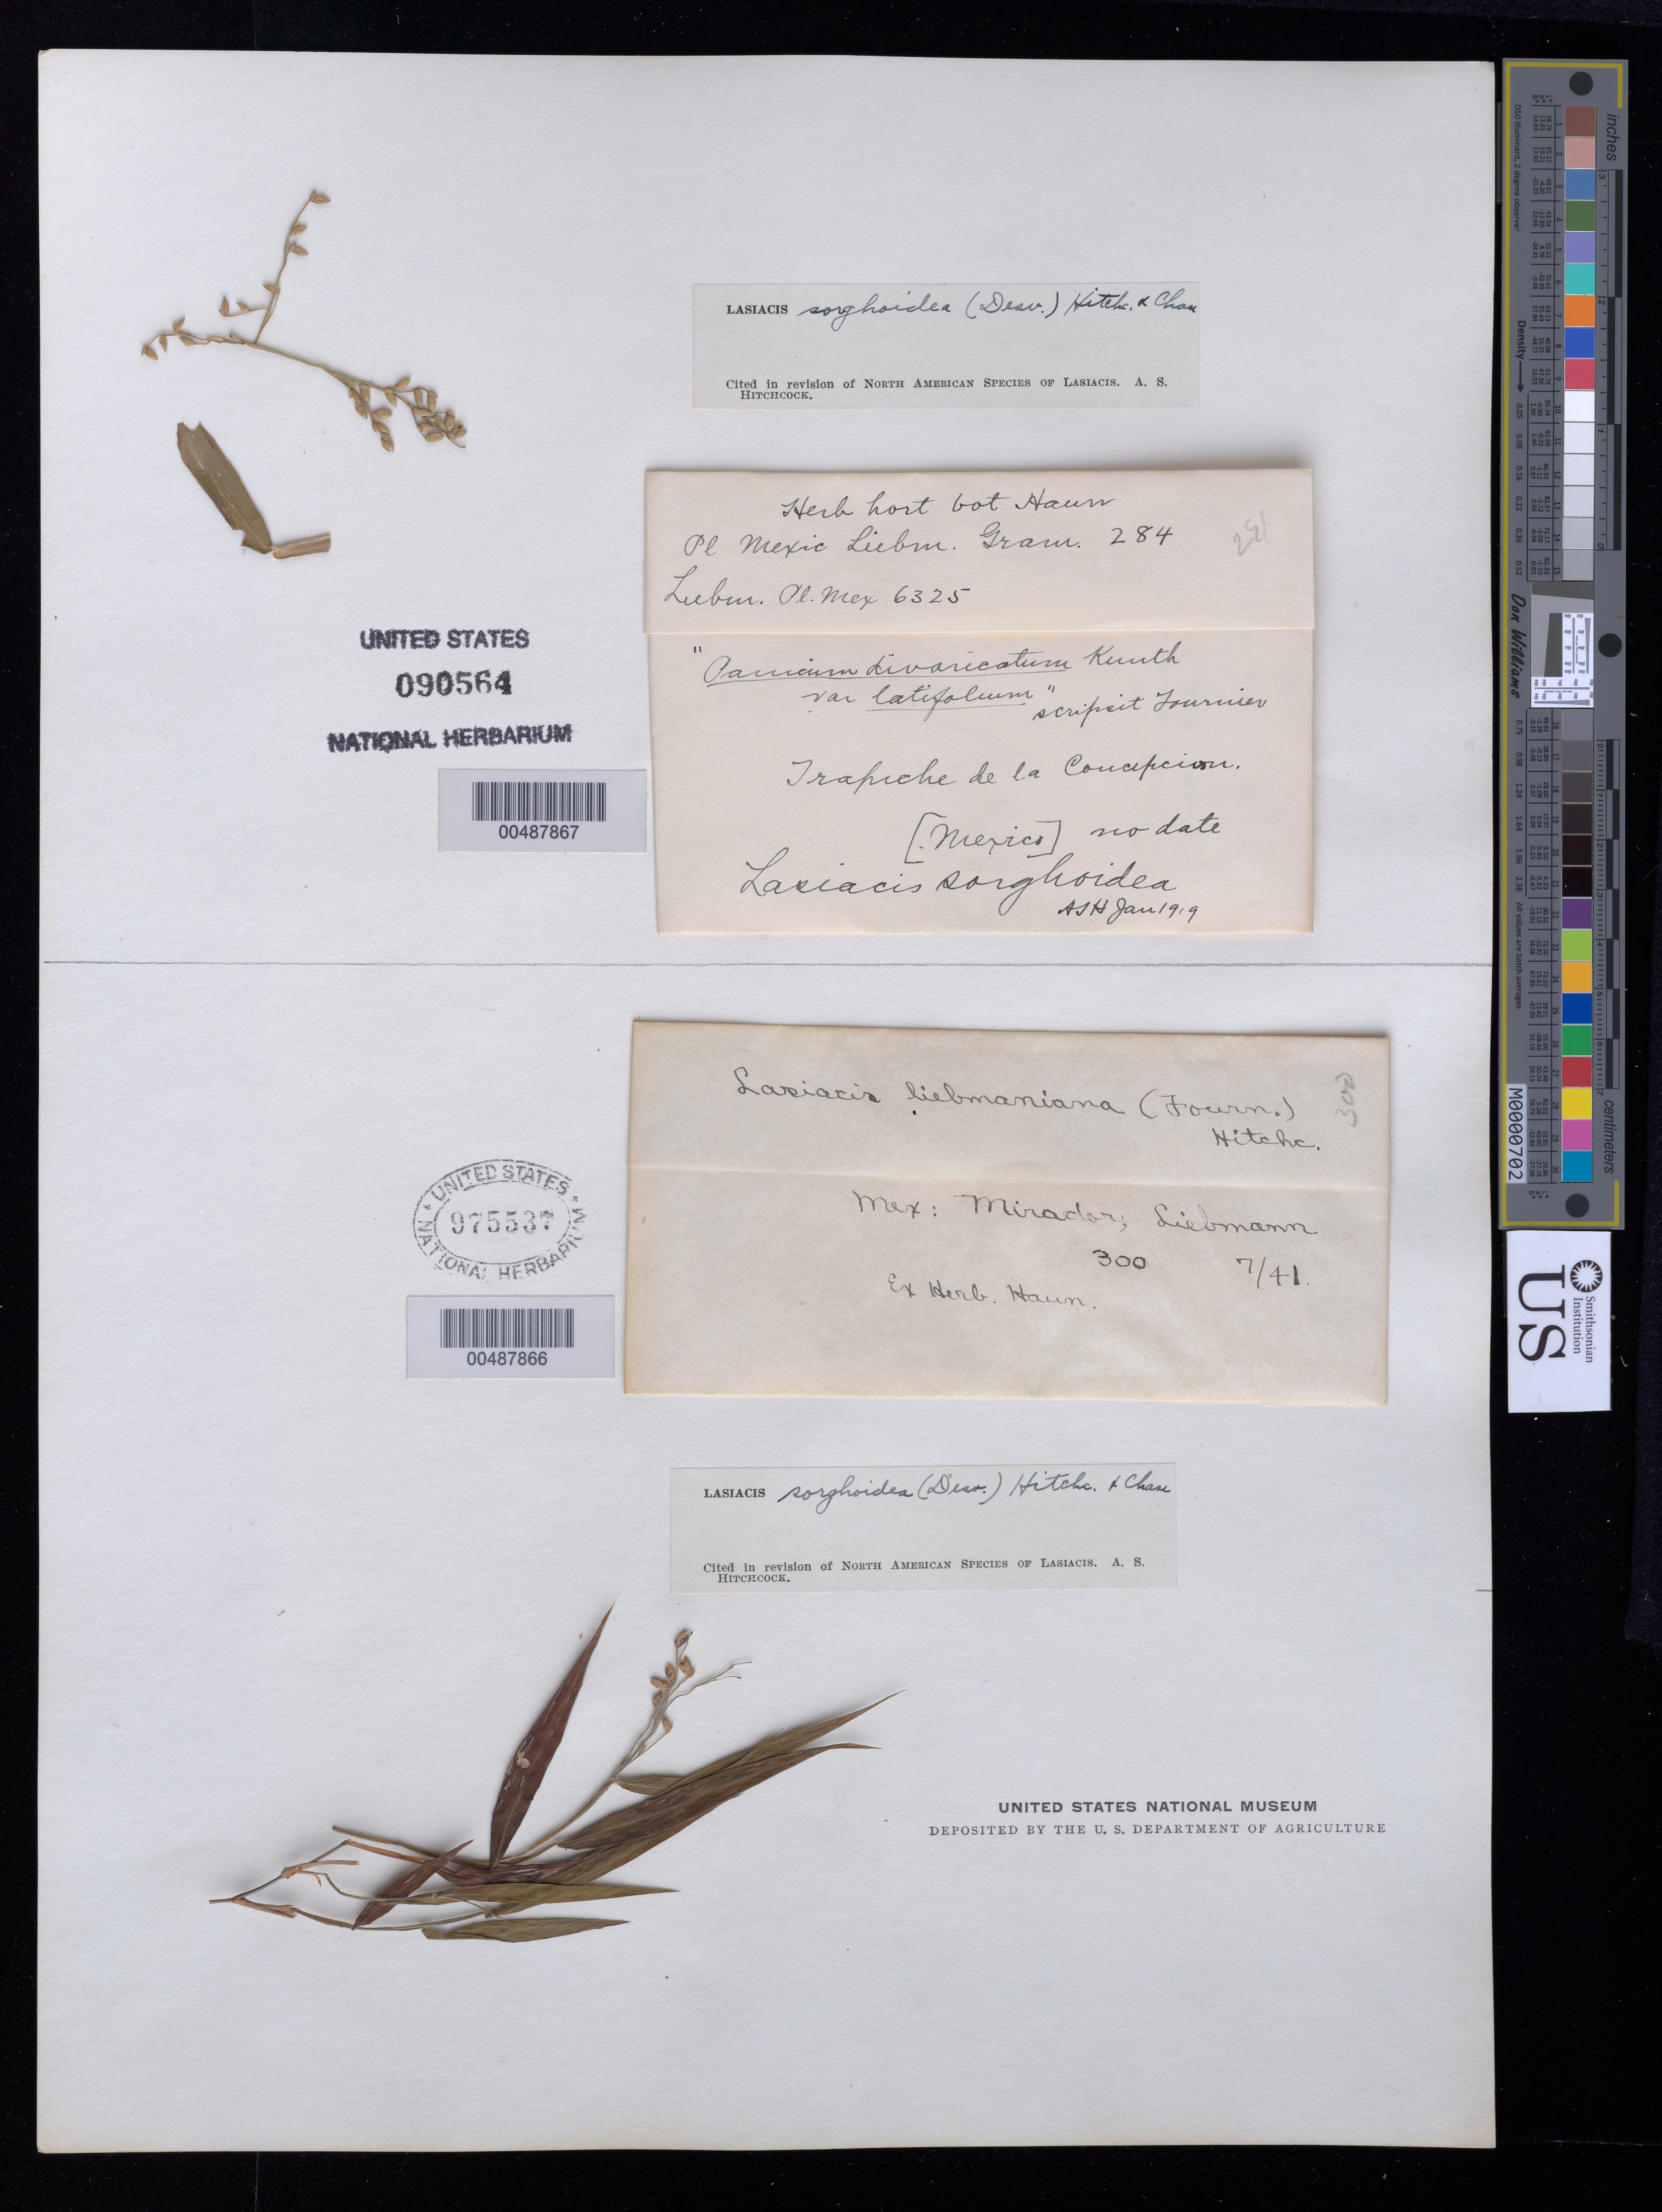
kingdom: Plantae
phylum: Tracheophyta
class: Liliopsida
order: Poales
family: Poaceae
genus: Lasiacis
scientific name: Lasiacis maxonii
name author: Swallen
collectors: F. M. Liebmann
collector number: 300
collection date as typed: Jul 1841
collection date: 1841-07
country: Mexico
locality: Mirador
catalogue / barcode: US 975537